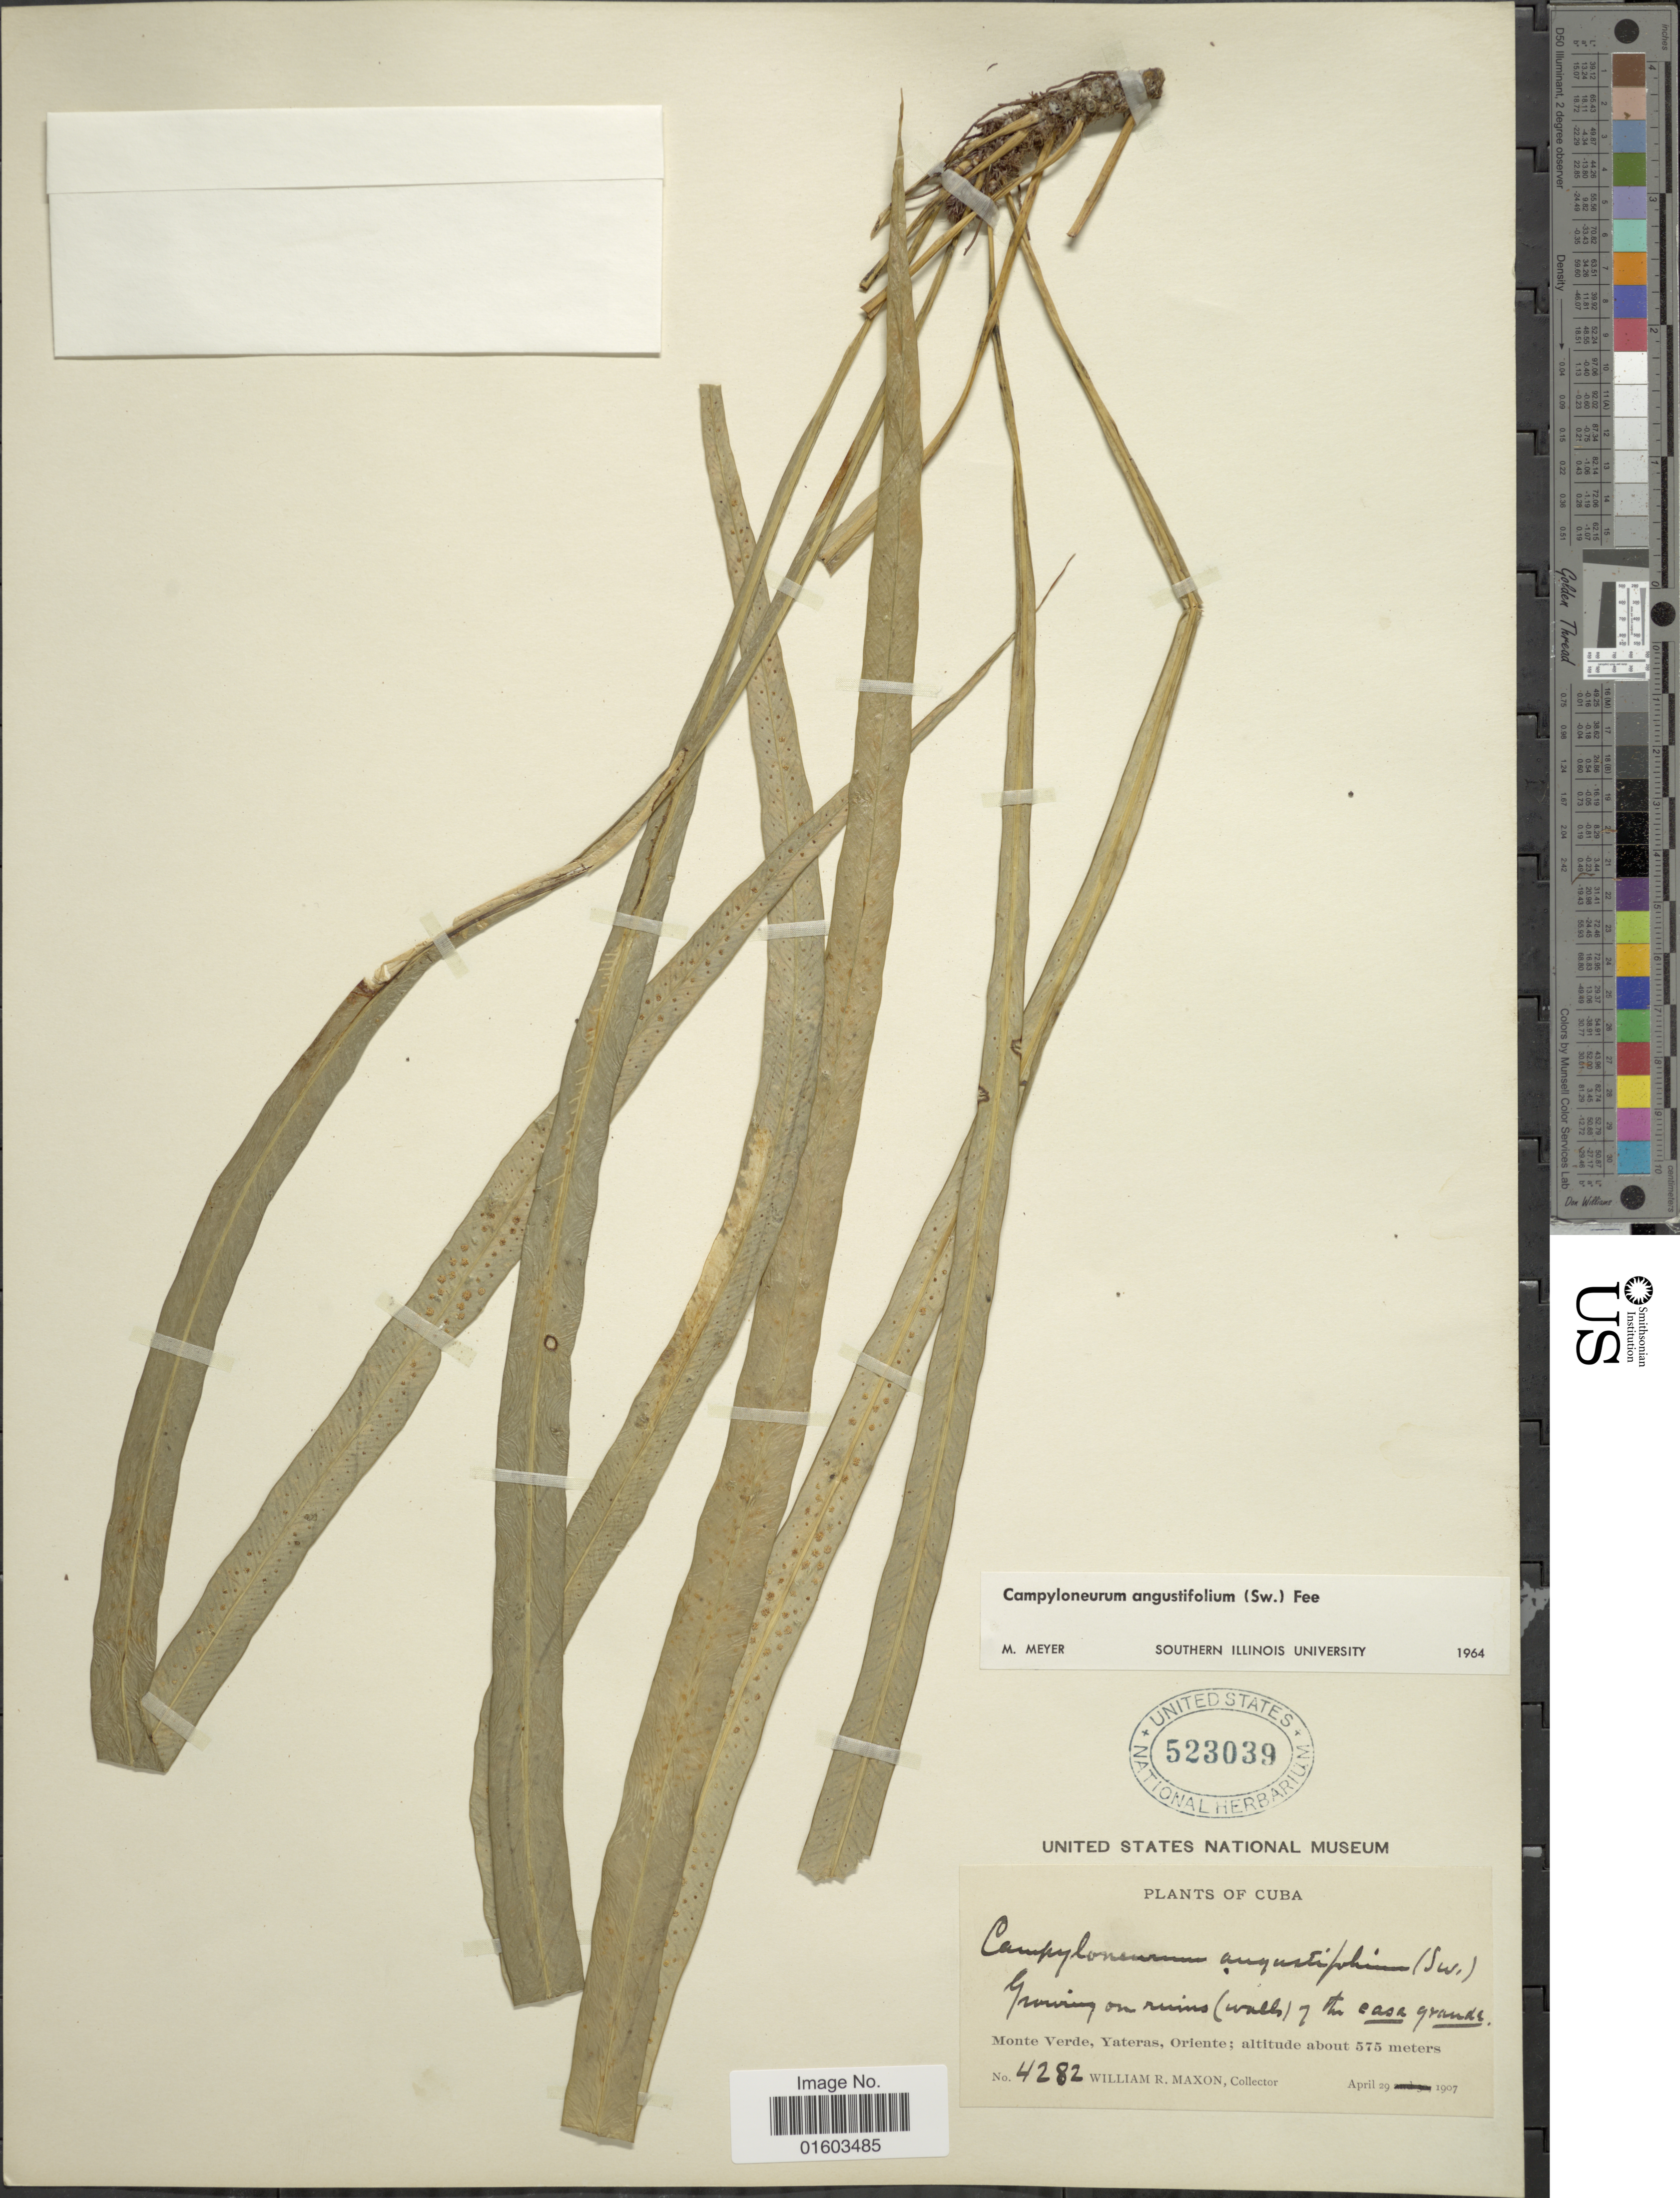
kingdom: Plantae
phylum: Tracheophyta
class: Polypodiopsida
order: Polypodiales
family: Polypodiaceae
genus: Campyloneurum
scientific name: Campyloneurum angustifolium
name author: (Sw.) Fée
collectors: W. R. Maxon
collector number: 4282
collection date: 1907-04-29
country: Cuba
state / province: Oriente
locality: Monte Verde, Yateras, Oriente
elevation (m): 575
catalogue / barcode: US 523039